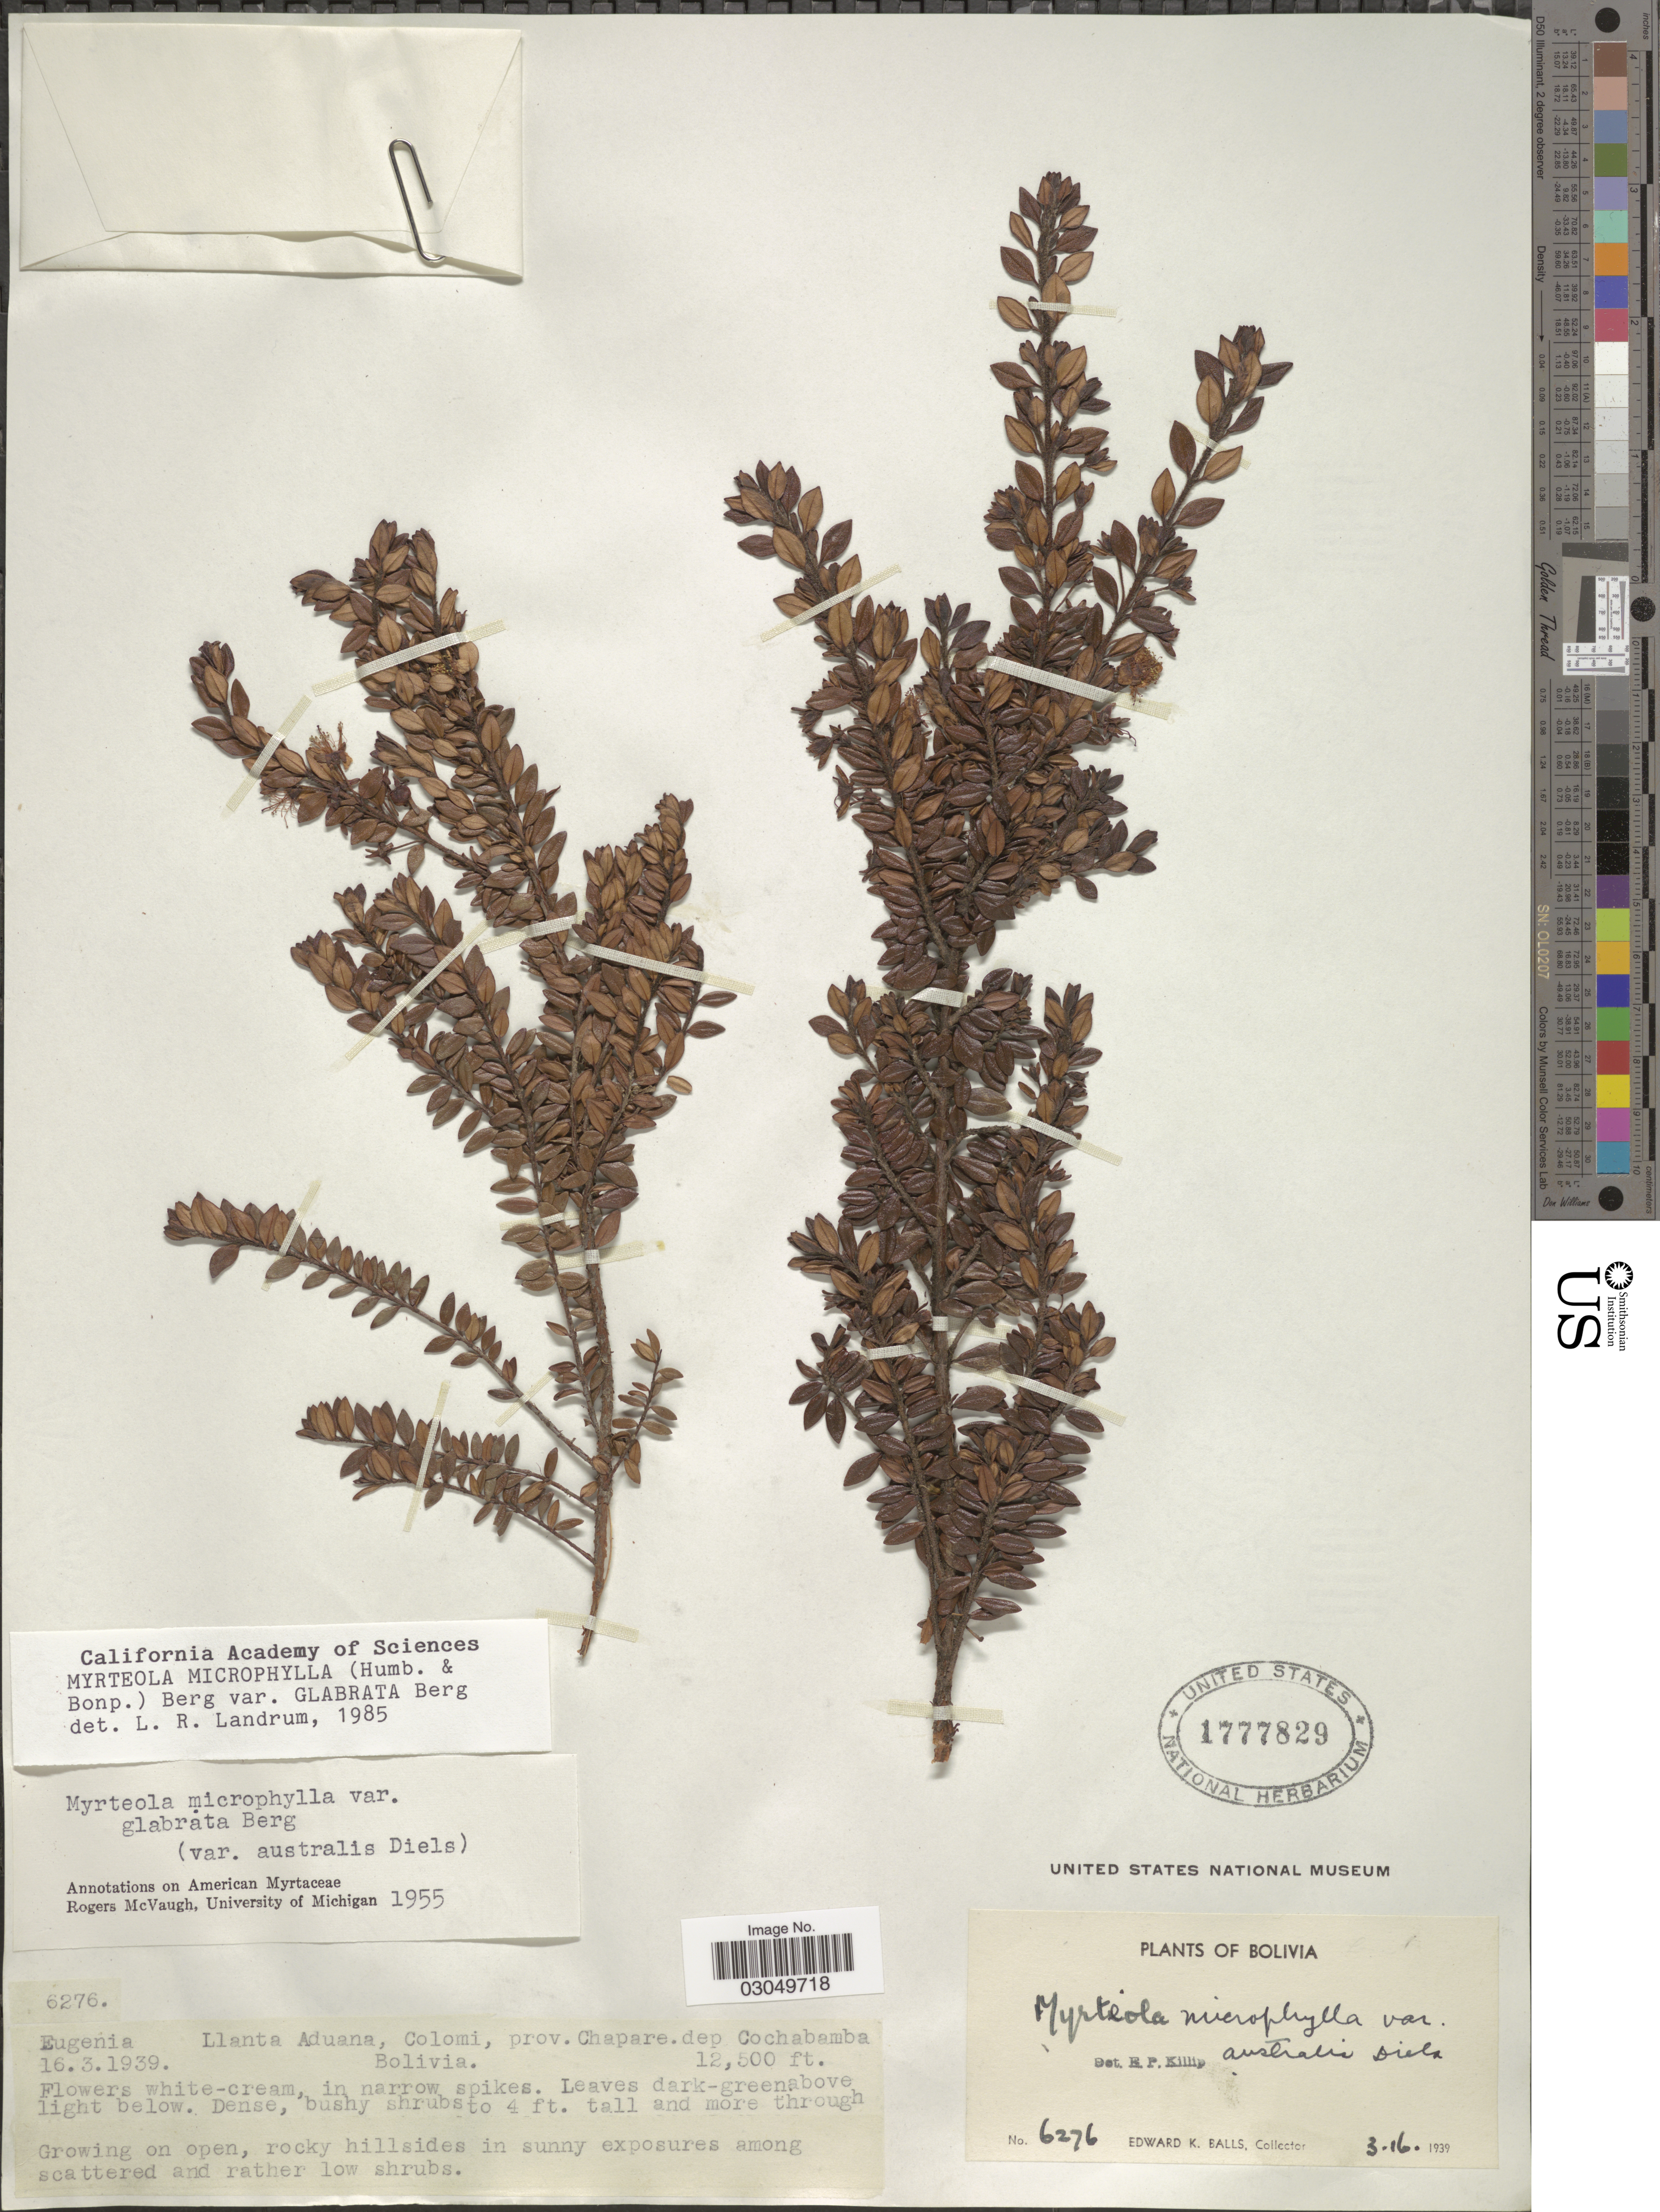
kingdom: Plantae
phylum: Tracheophyta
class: Magnoliopsida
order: Myrtales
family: Myrtaceae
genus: Myrteola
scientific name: Myrteola microphylla var. glabrata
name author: O. Berg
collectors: E. K. Balls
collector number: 6276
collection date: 1939-03-16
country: Bolivia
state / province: Cochabamba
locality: Llanta Aduana, Colomi, Prov. Chapare. Dep. Cochabamba.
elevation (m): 3810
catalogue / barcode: US 1777829